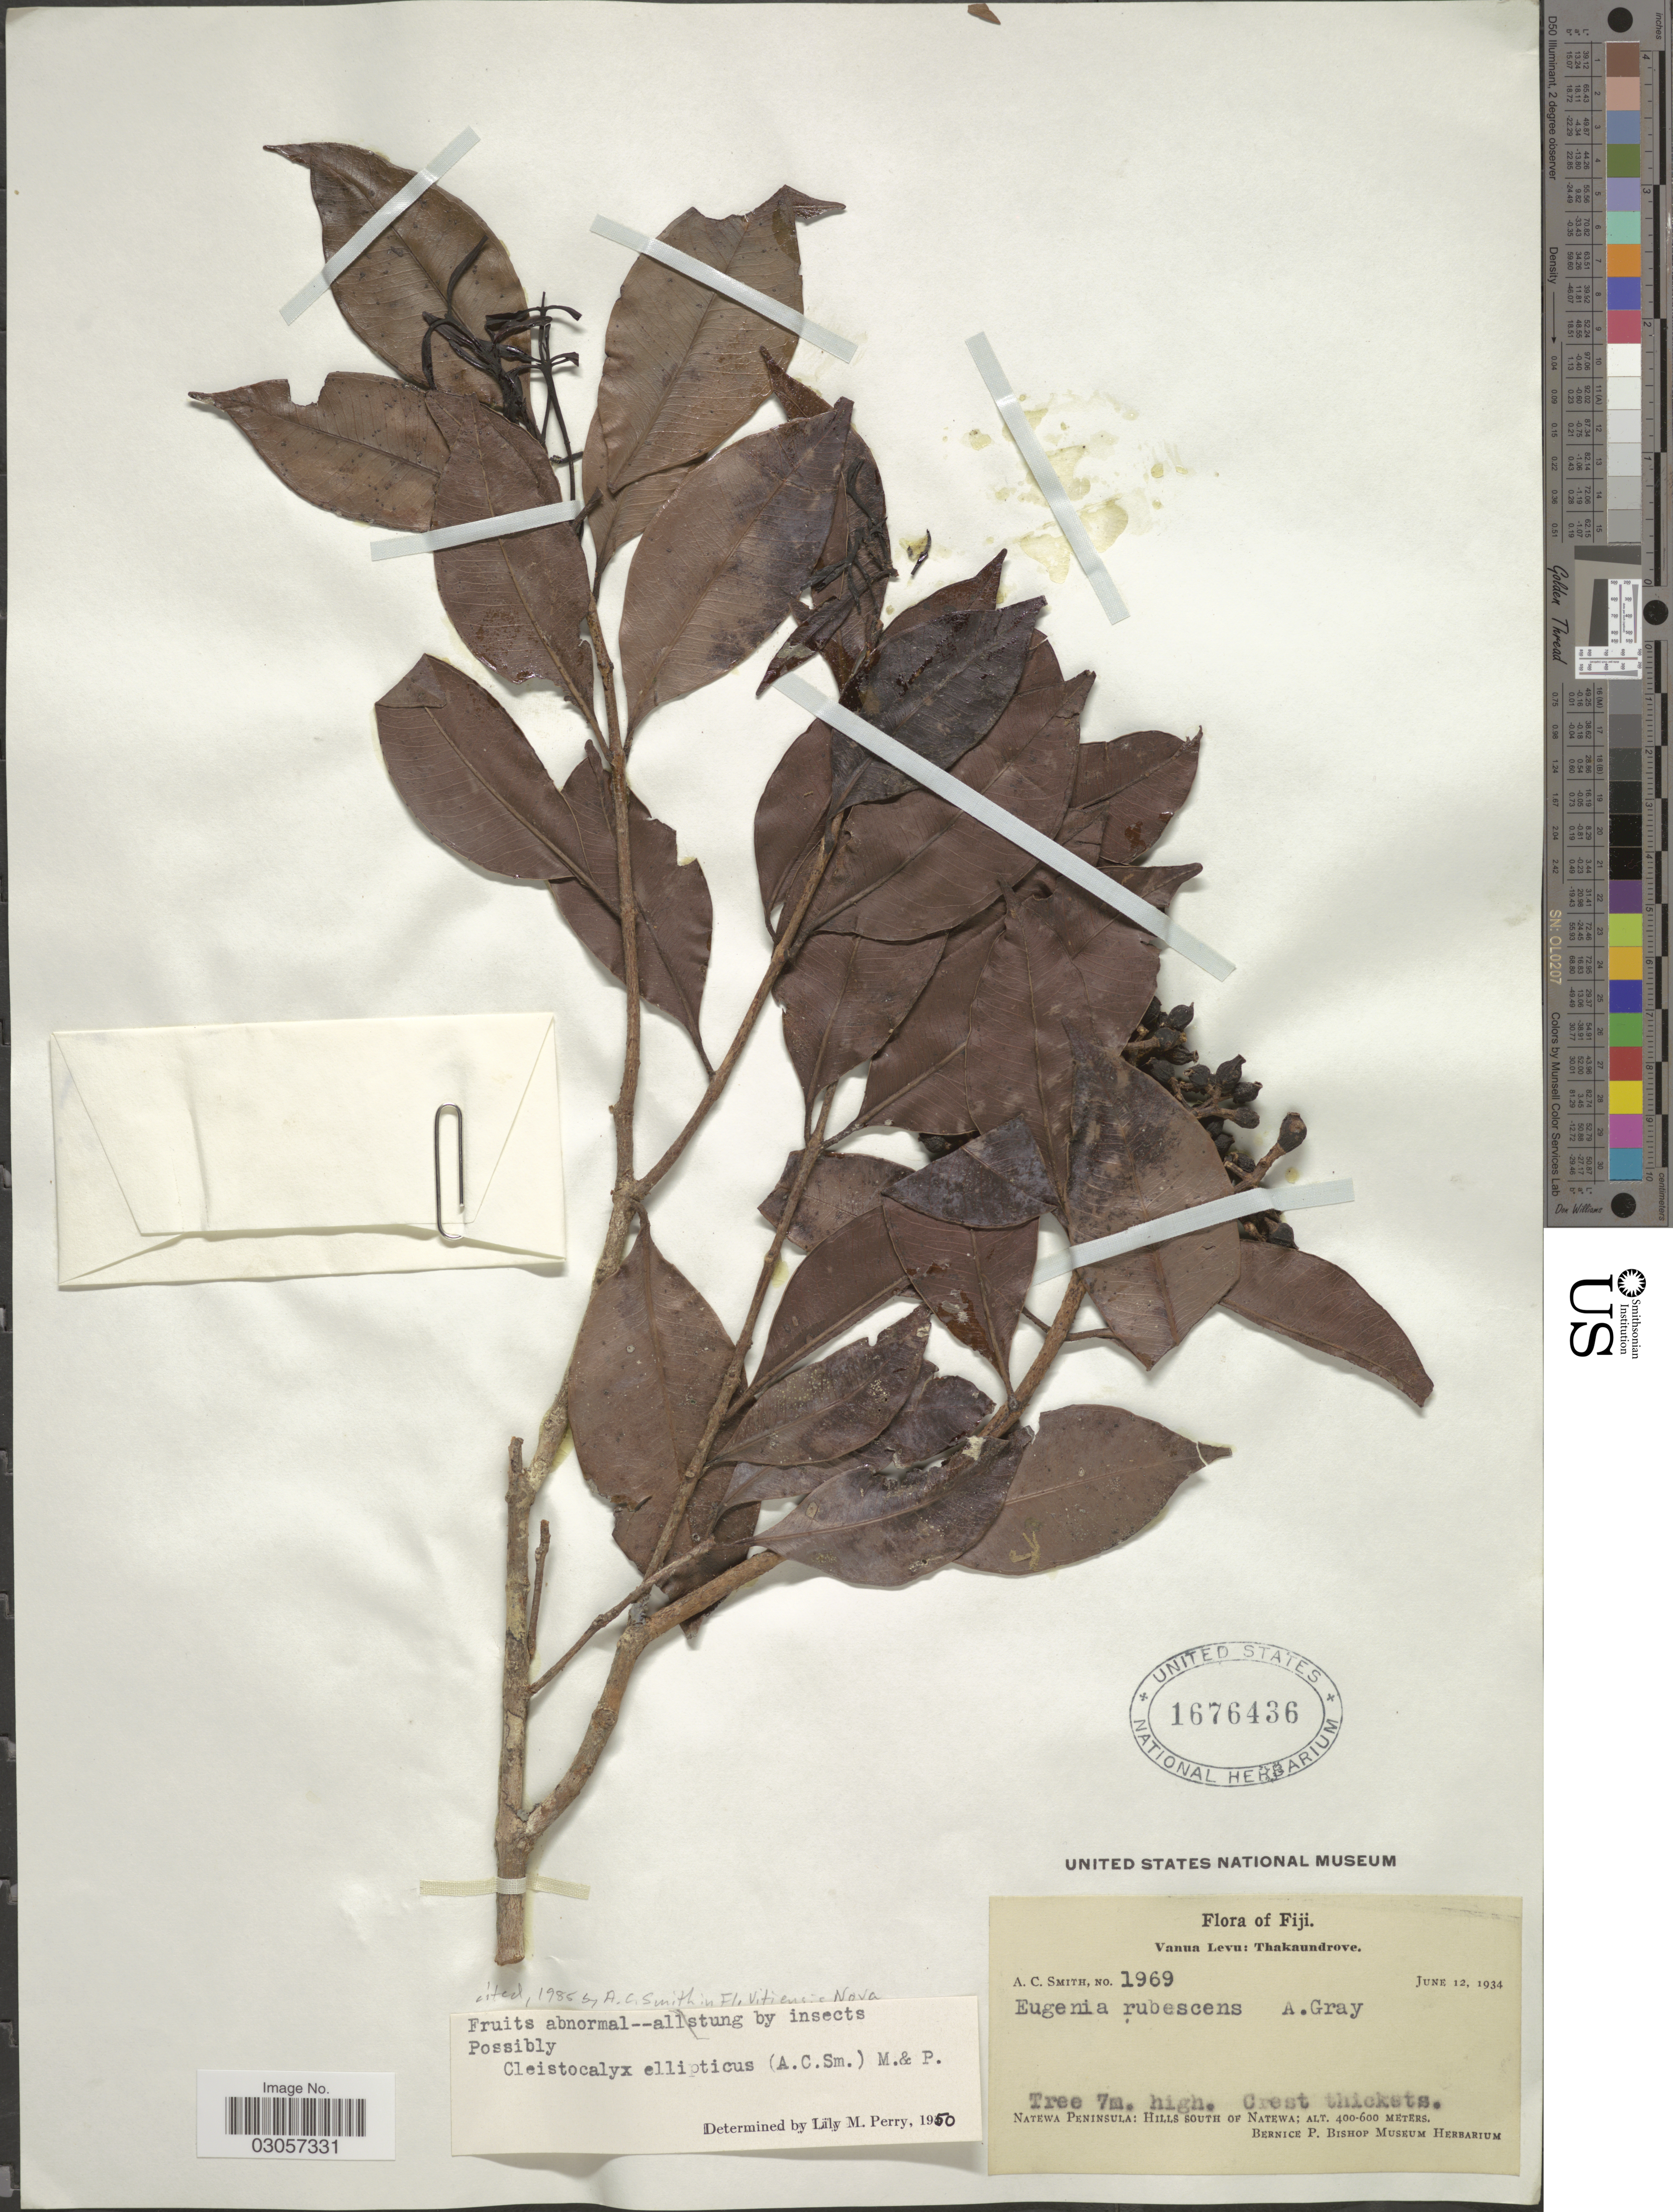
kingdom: Plantae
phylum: Tracheophyta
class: Magnoliopsida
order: Myrtales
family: Myrtaceae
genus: Syzygium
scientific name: Syzygium seemannii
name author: (A. Gray) Craven & Biffin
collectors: A. C. Smith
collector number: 1969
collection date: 1934-06-12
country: Fiji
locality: Vanua Levu: Thakaundrove, Natewa Peninsula: Hills south of Natewa.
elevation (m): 400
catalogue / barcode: US 1676436